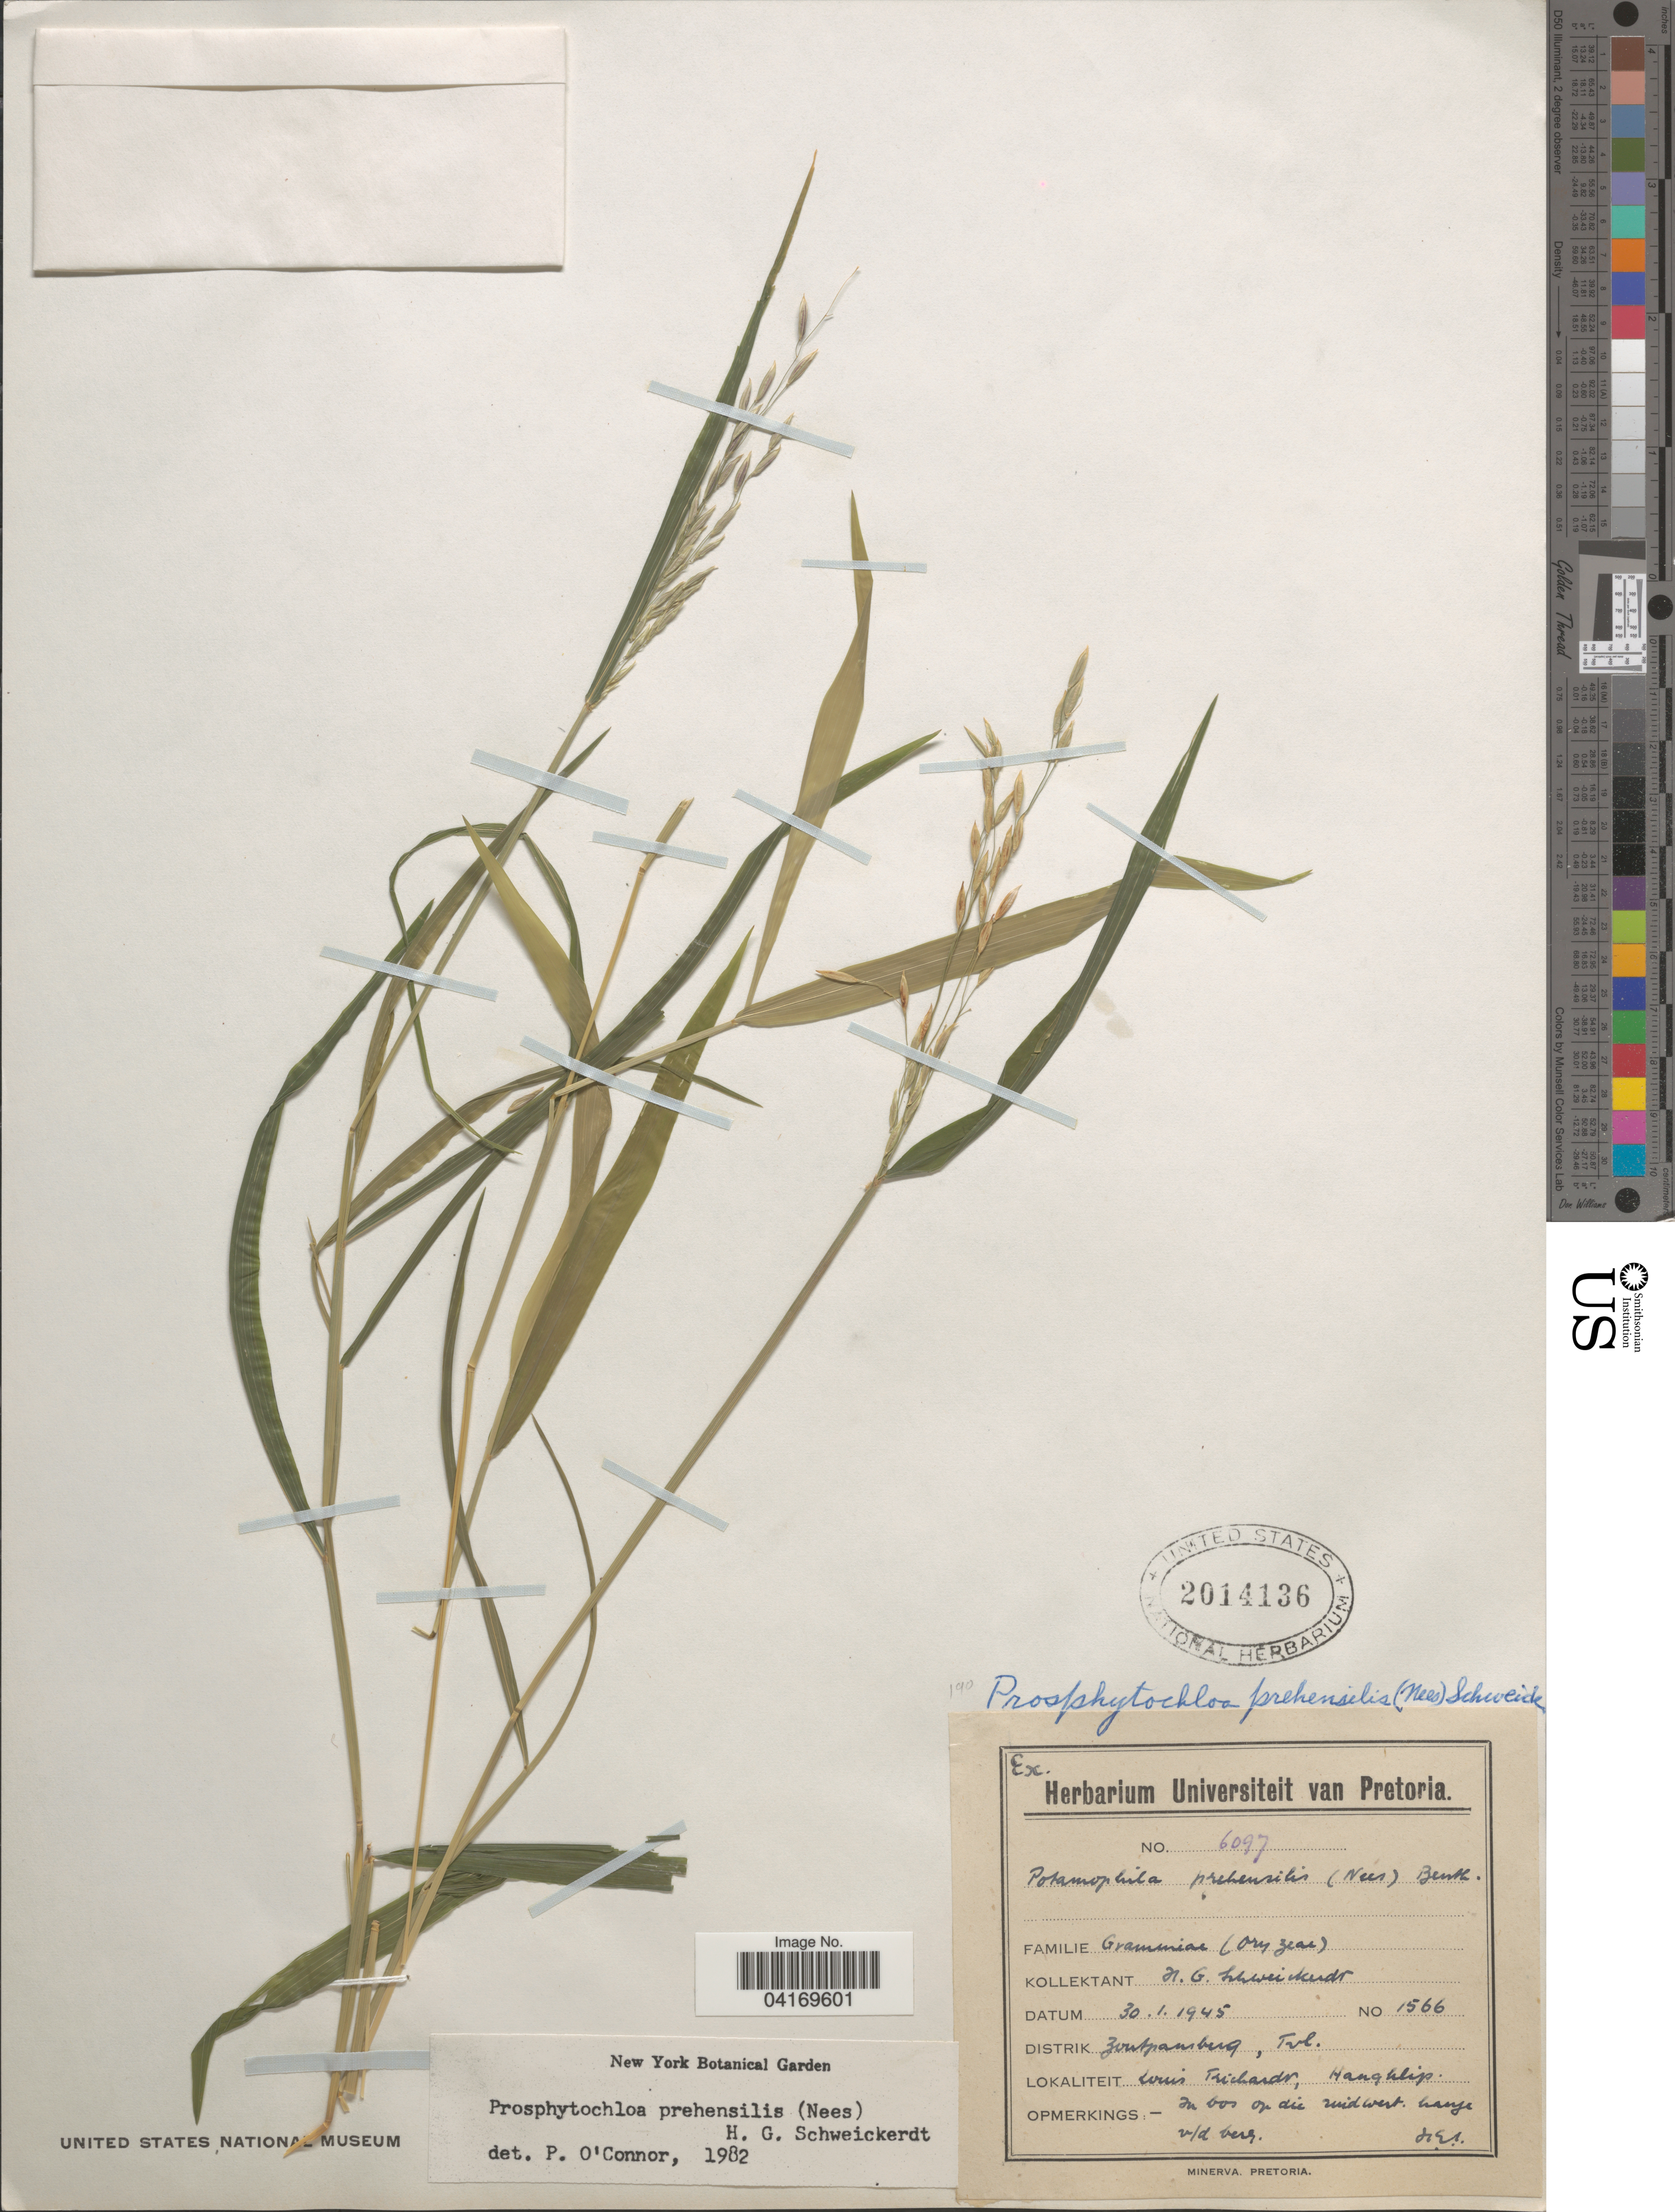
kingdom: Plantae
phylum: Tracheophyta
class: Liliopsida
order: Poales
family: Poaceae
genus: Prosphytochloa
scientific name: Prosphytochloa prehensilis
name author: (Nees) Swallen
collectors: H. Schweickerdt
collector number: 1566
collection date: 1945-01-30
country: South Africa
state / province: Limpopo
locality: Distrik Zoutpansberg, Tvl. Louis Trichardt, Hangklip.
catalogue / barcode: US 2014136